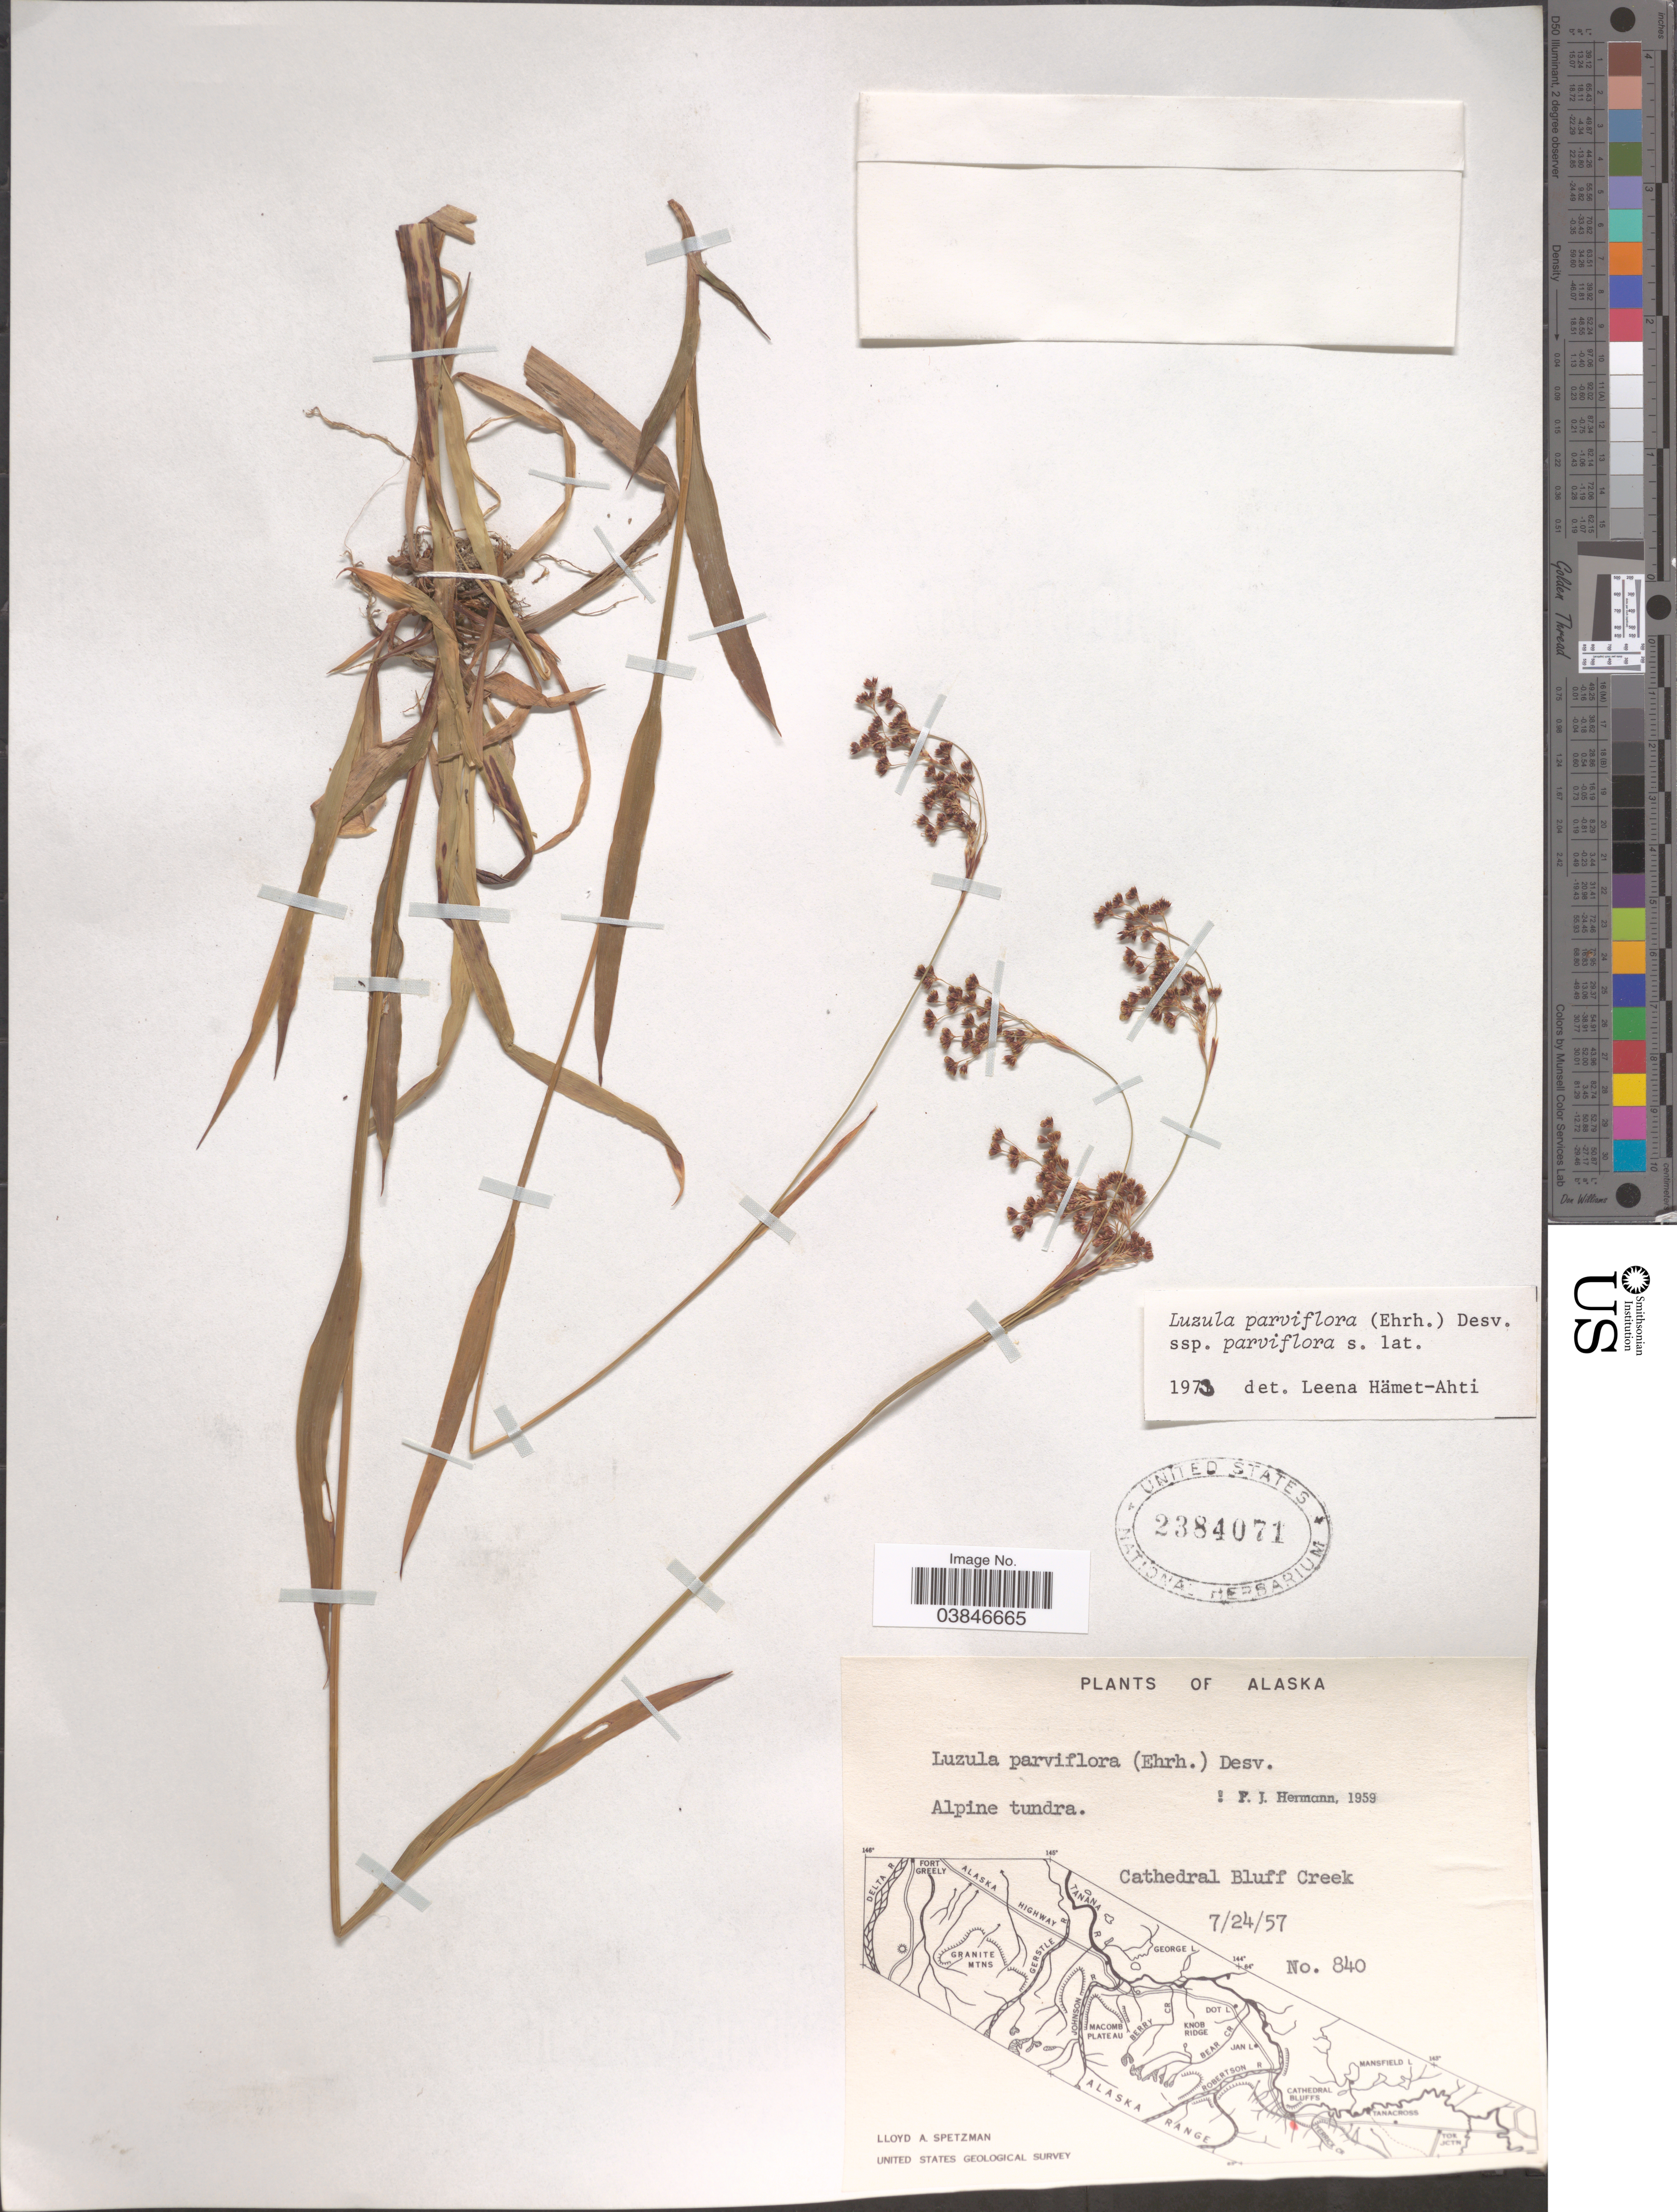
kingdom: Plantae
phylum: Tracheophyta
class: Liliopsida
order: Poales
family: Juncaceae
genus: Luzula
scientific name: Luzula parviflora subsp. parviflora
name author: (Ehrh.) Desv.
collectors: L. Spetzman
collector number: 840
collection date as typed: Transcribed d/m/y: 24/7/57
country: United States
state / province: Alaska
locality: Cathedral Bluff Creek.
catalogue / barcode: US 2384071